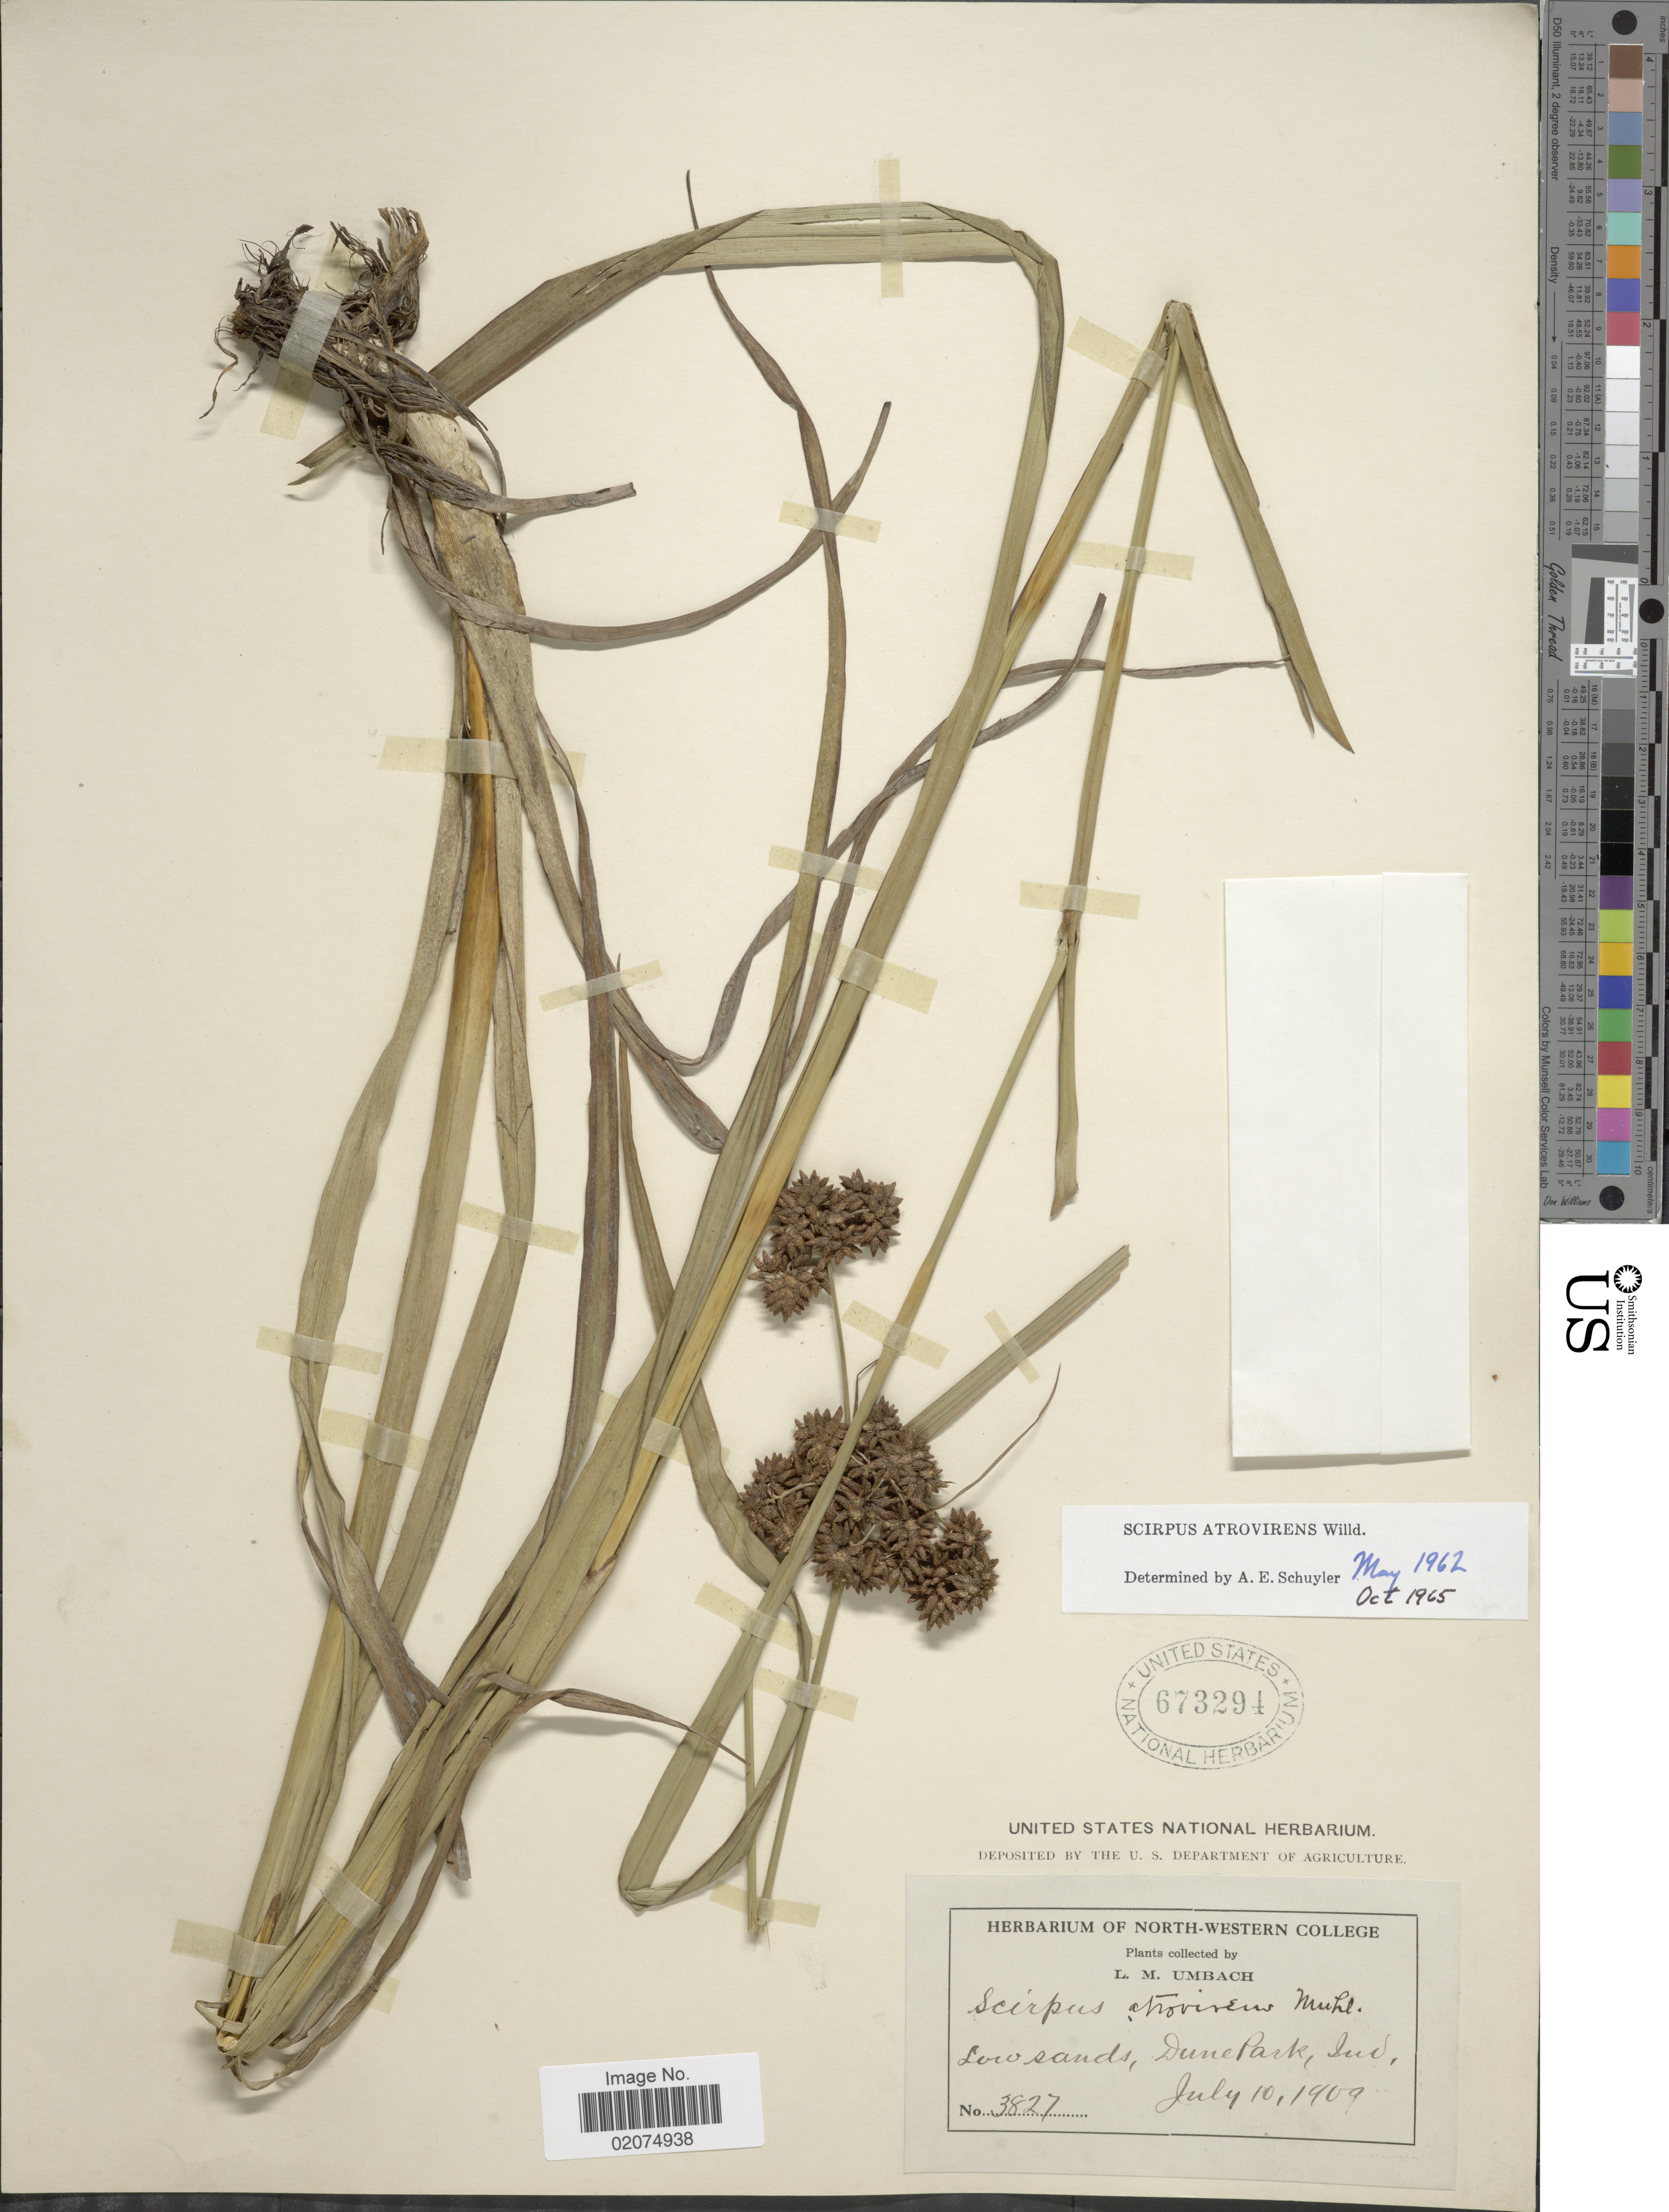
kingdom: Plantae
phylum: Tracheophyta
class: Liliopsida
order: Poales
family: Cyperaceae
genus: Scirpus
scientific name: Scirpus atrovirens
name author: Willd.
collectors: L. M. Umbach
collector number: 3827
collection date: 1909-07-10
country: United States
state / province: Indiana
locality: Dune Park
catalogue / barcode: US 673294